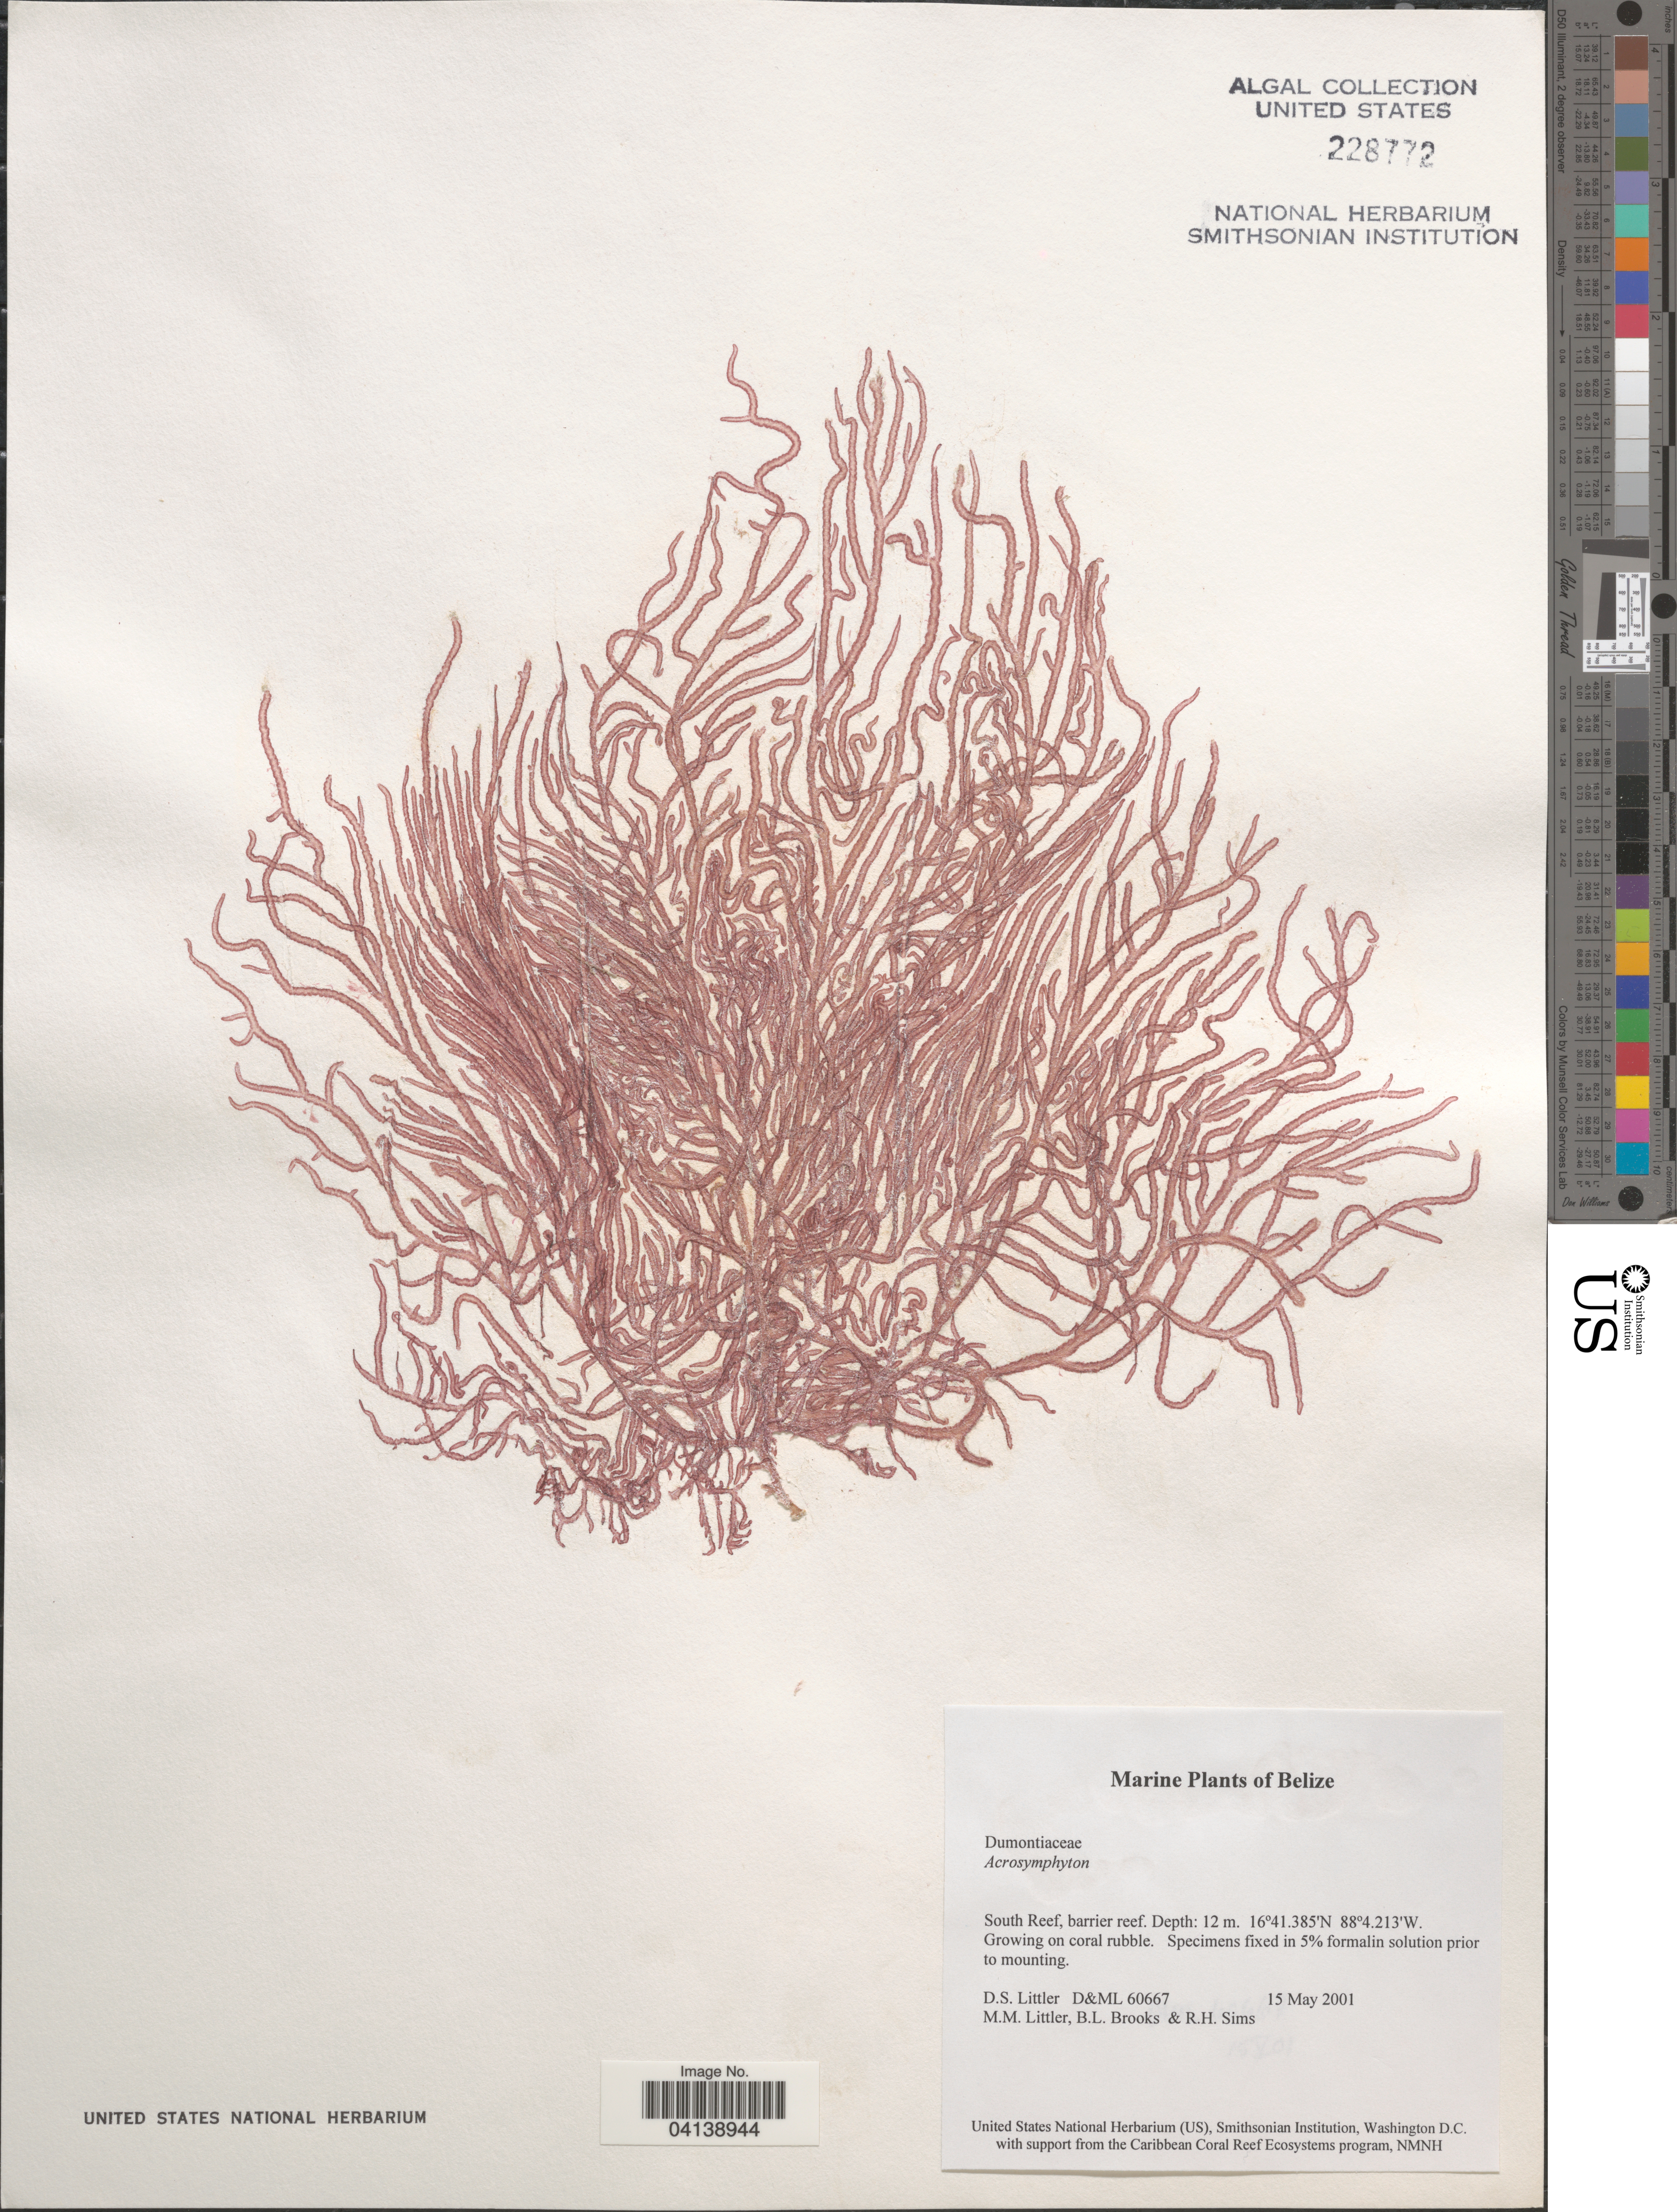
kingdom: Plantae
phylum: Rhodophyta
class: Florideophyceae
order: Acrosymphytales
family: Acrosymphytaceae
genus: Acrosymphyton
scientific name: Acrosymphyton sp.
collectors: D. S. Littler, B. Brooks & R. H. Sims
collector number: D&ML 60667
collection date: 2001-05-15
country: Belize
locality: South Reef, barrier reef.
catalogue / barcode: US 228772